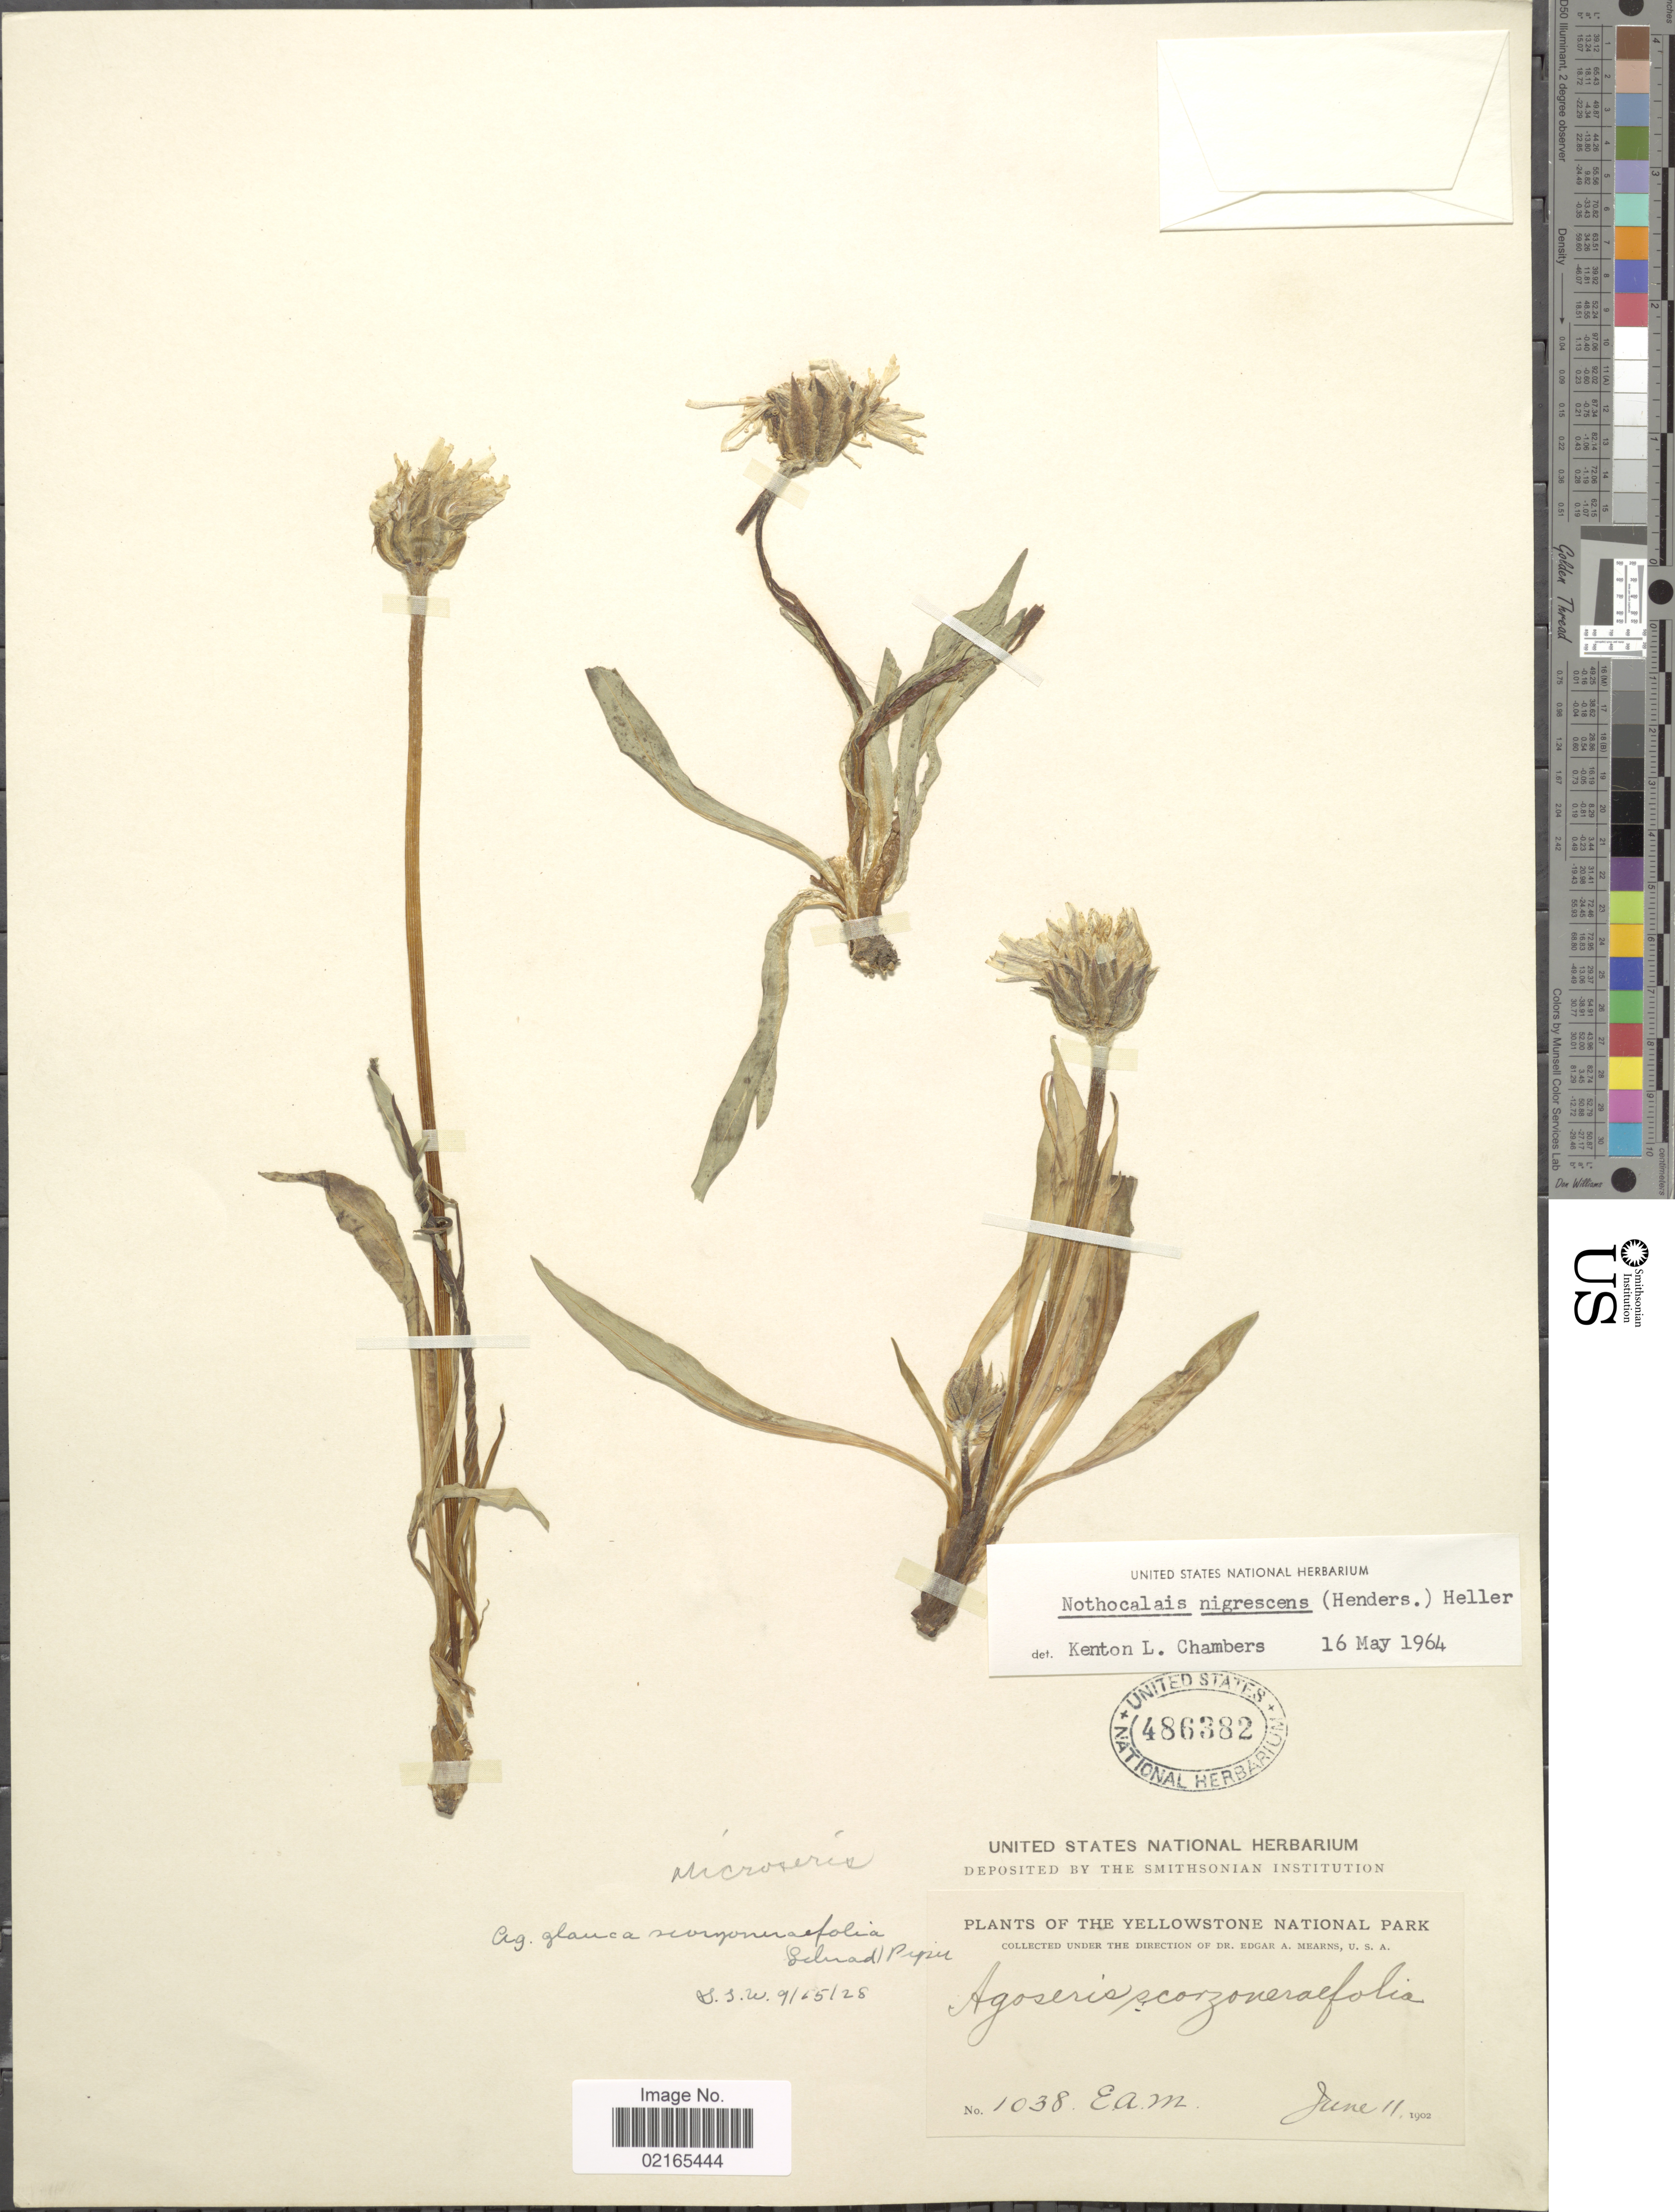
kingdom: Plantae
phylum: Tracheophyta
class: Magnoliopsida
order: Asterales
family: Asteraceae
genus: Nothocalais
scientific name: Nothocalais nigrescens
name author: (L.F. Hend.) A. Heller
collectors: E. A. Mearns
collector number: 1038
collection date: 1902-06-11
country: United States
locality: Yellowstone National Park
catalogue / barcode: US 486382